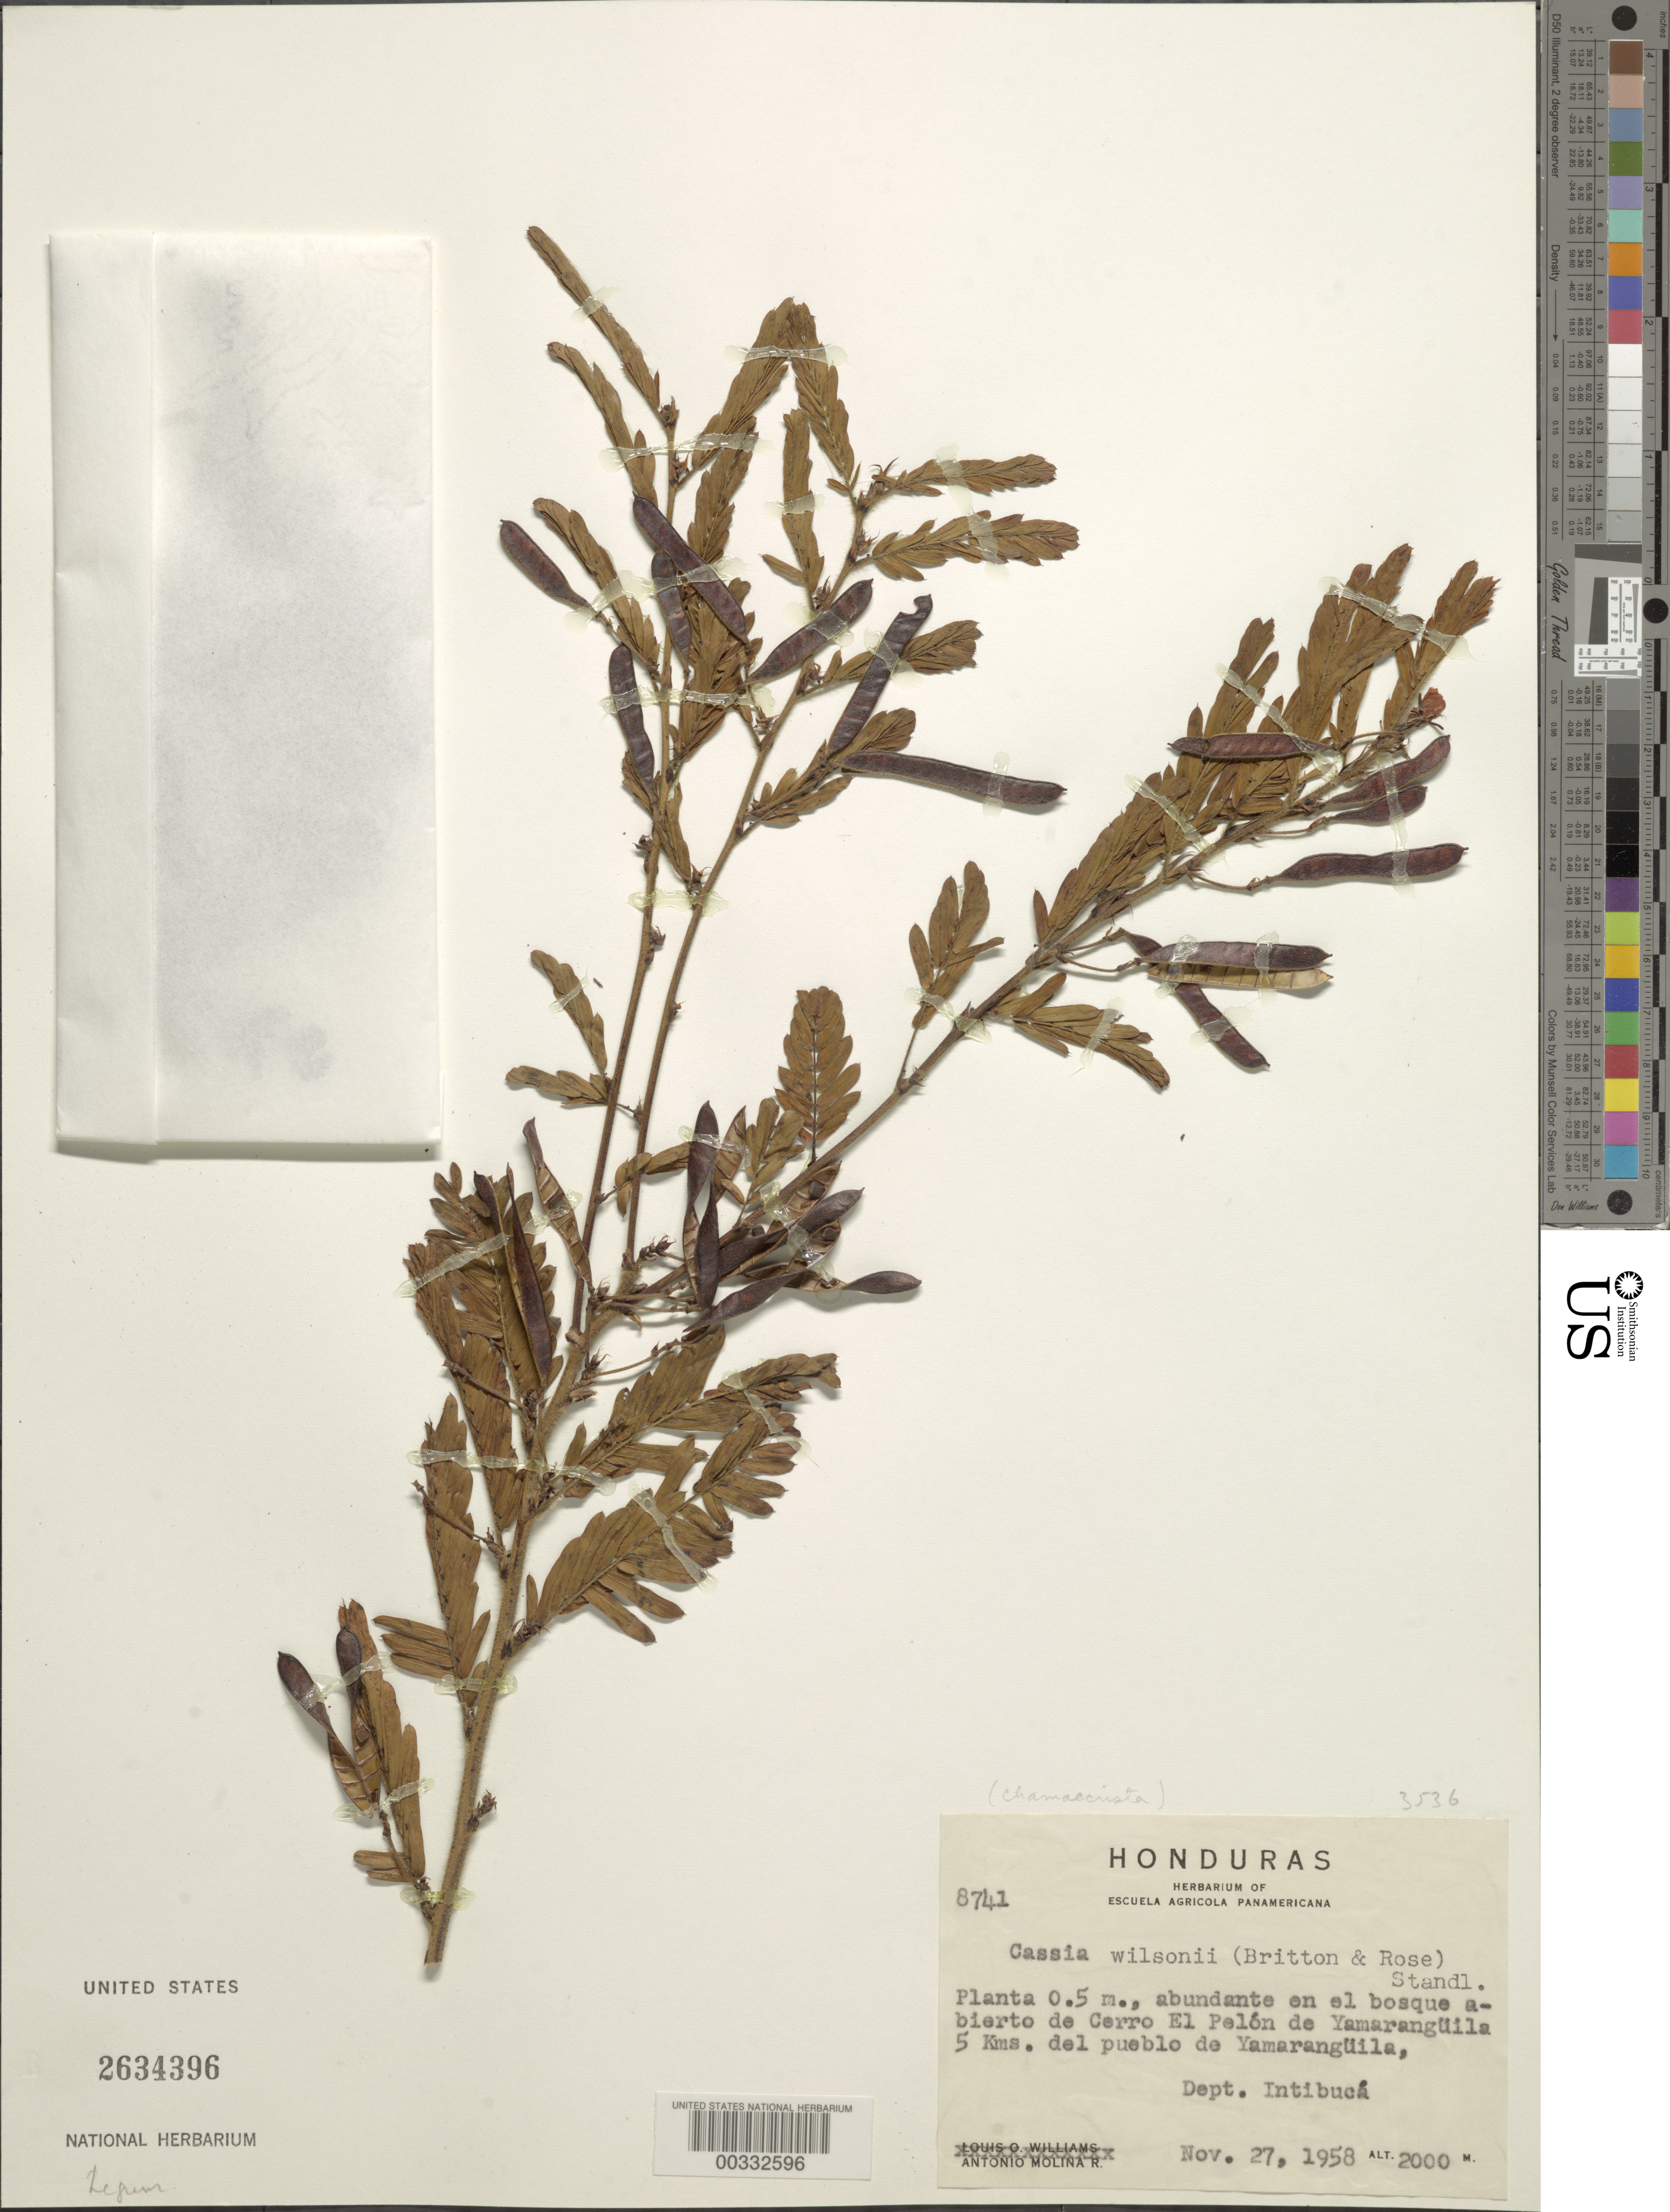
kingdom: Plantae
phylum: Tracheophyta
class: Magnoliopsida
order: Fabales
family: Fabaceae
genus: Senna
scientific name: Senna williamsii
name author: (Britton & Rose) H.S. Irwin & Barneby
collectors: A. Molina R.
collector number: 8741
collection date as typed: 27 Nov 1958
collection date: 1958-11-27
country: Honduras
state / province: Intibucá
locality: Cerro El Pelon de Yamaranguila 5 km to the pueblo of Yamaranguila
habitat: Open forest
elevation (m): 2000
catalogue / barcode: US 2634396